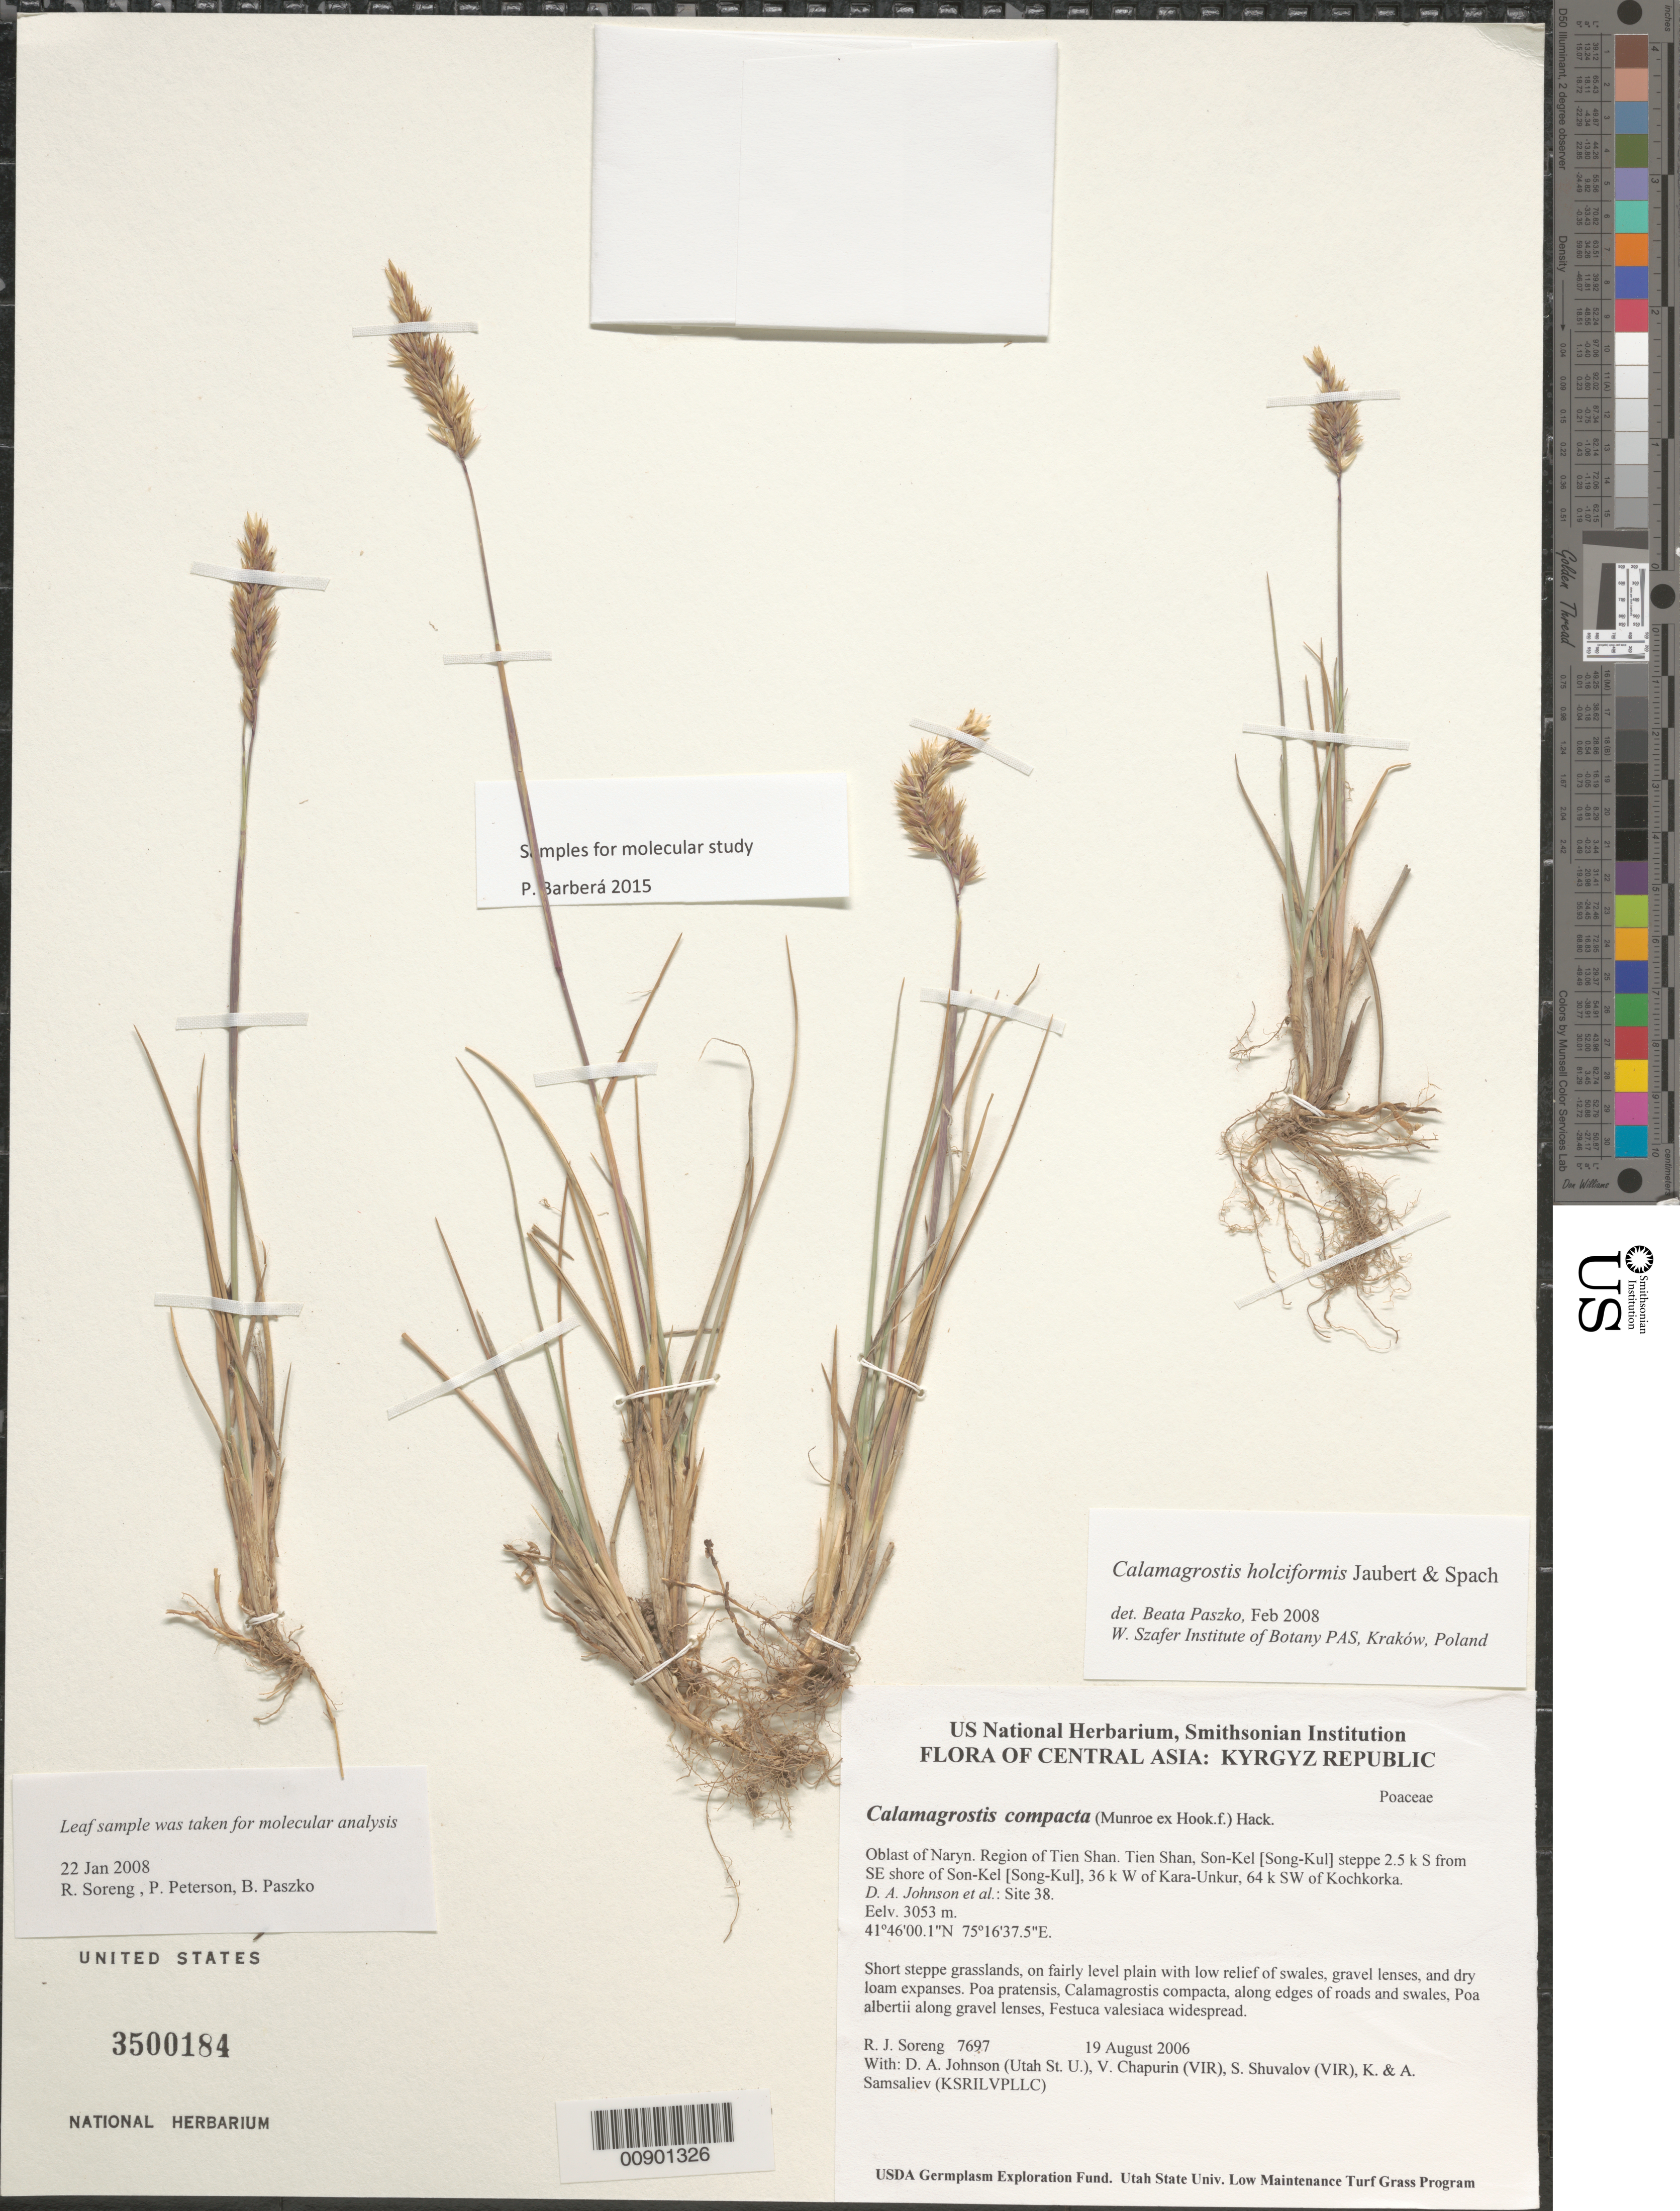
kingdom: Plantae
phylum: Tracheophyta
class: Liliopsida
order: Poales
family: Poaceae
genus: Calamagrostis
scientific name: Calamagrostis holciformis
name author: Jaub. & Spach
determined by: Soreng, R. J.; Paszko, B.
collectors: R. J. Soreng, D. Johnson, S. Shuvalov, V. Chapurin, K. Samsaliev & A. Samsaliev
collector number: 7697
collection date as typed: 19 Aug 2006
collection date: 2006-08-19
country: Kyrgyzstan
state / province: Naryn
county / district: Tien Shan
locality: Tien Shan, Son-Kel steppe 2.5 km S from SE shore of Son-Kel, 36 km W of Kara-Unkur, 64 km SW of Kochkorka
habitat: Short steppe grasslands, on fairly level plain with low relief of swales, gravel lenses, and dry loam expanses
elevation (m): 3053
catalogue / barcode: US 3500184